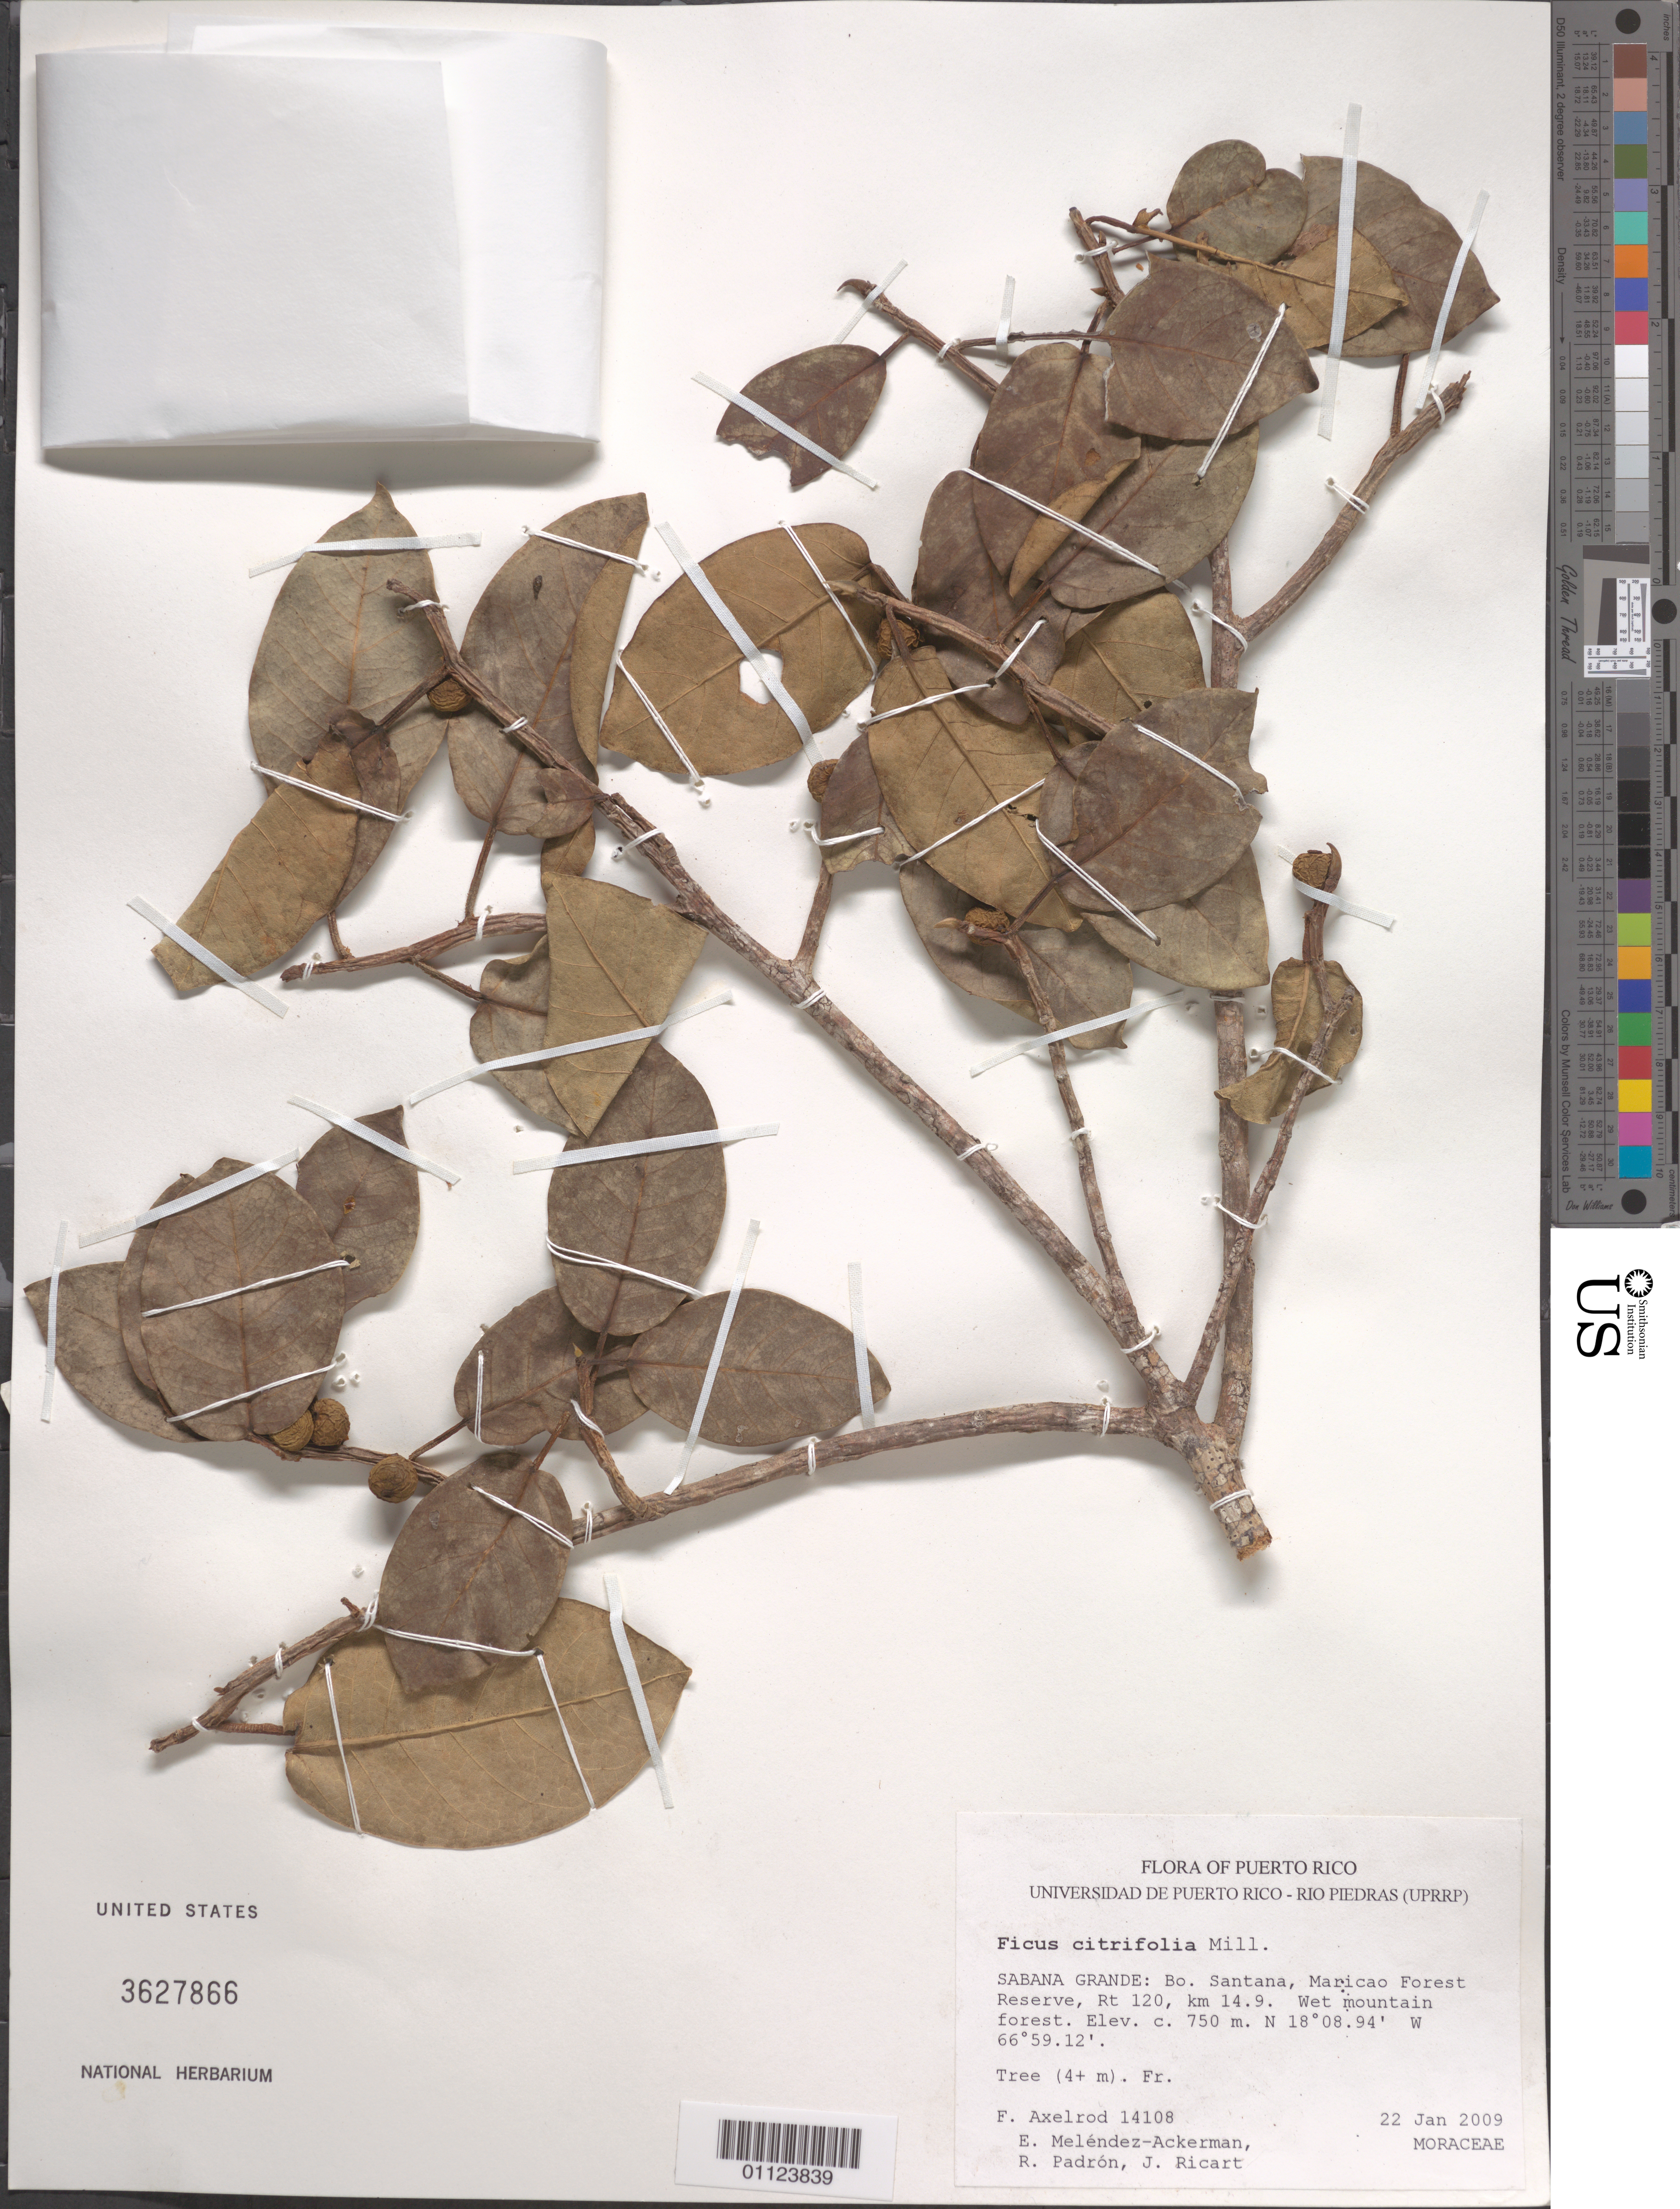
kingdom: Plantae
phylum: Tracheophyta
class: Magnoliopsida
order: Rosales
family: Moraceae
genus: Ficus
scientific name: Ficus citrifolia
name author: Mill.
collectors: F. S. Axelrod, E. Meléndez-Ackerman, R. Padrón & J. Ricart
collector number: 14108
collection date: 2009-01-22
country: Puerto Rico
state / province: Sabana Grande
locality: Bo. Santana, Maricao Forest Reserve, Rt. 120, km 14.9.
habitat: Wet mountain forest.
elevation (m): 750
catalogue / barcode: US 3627866